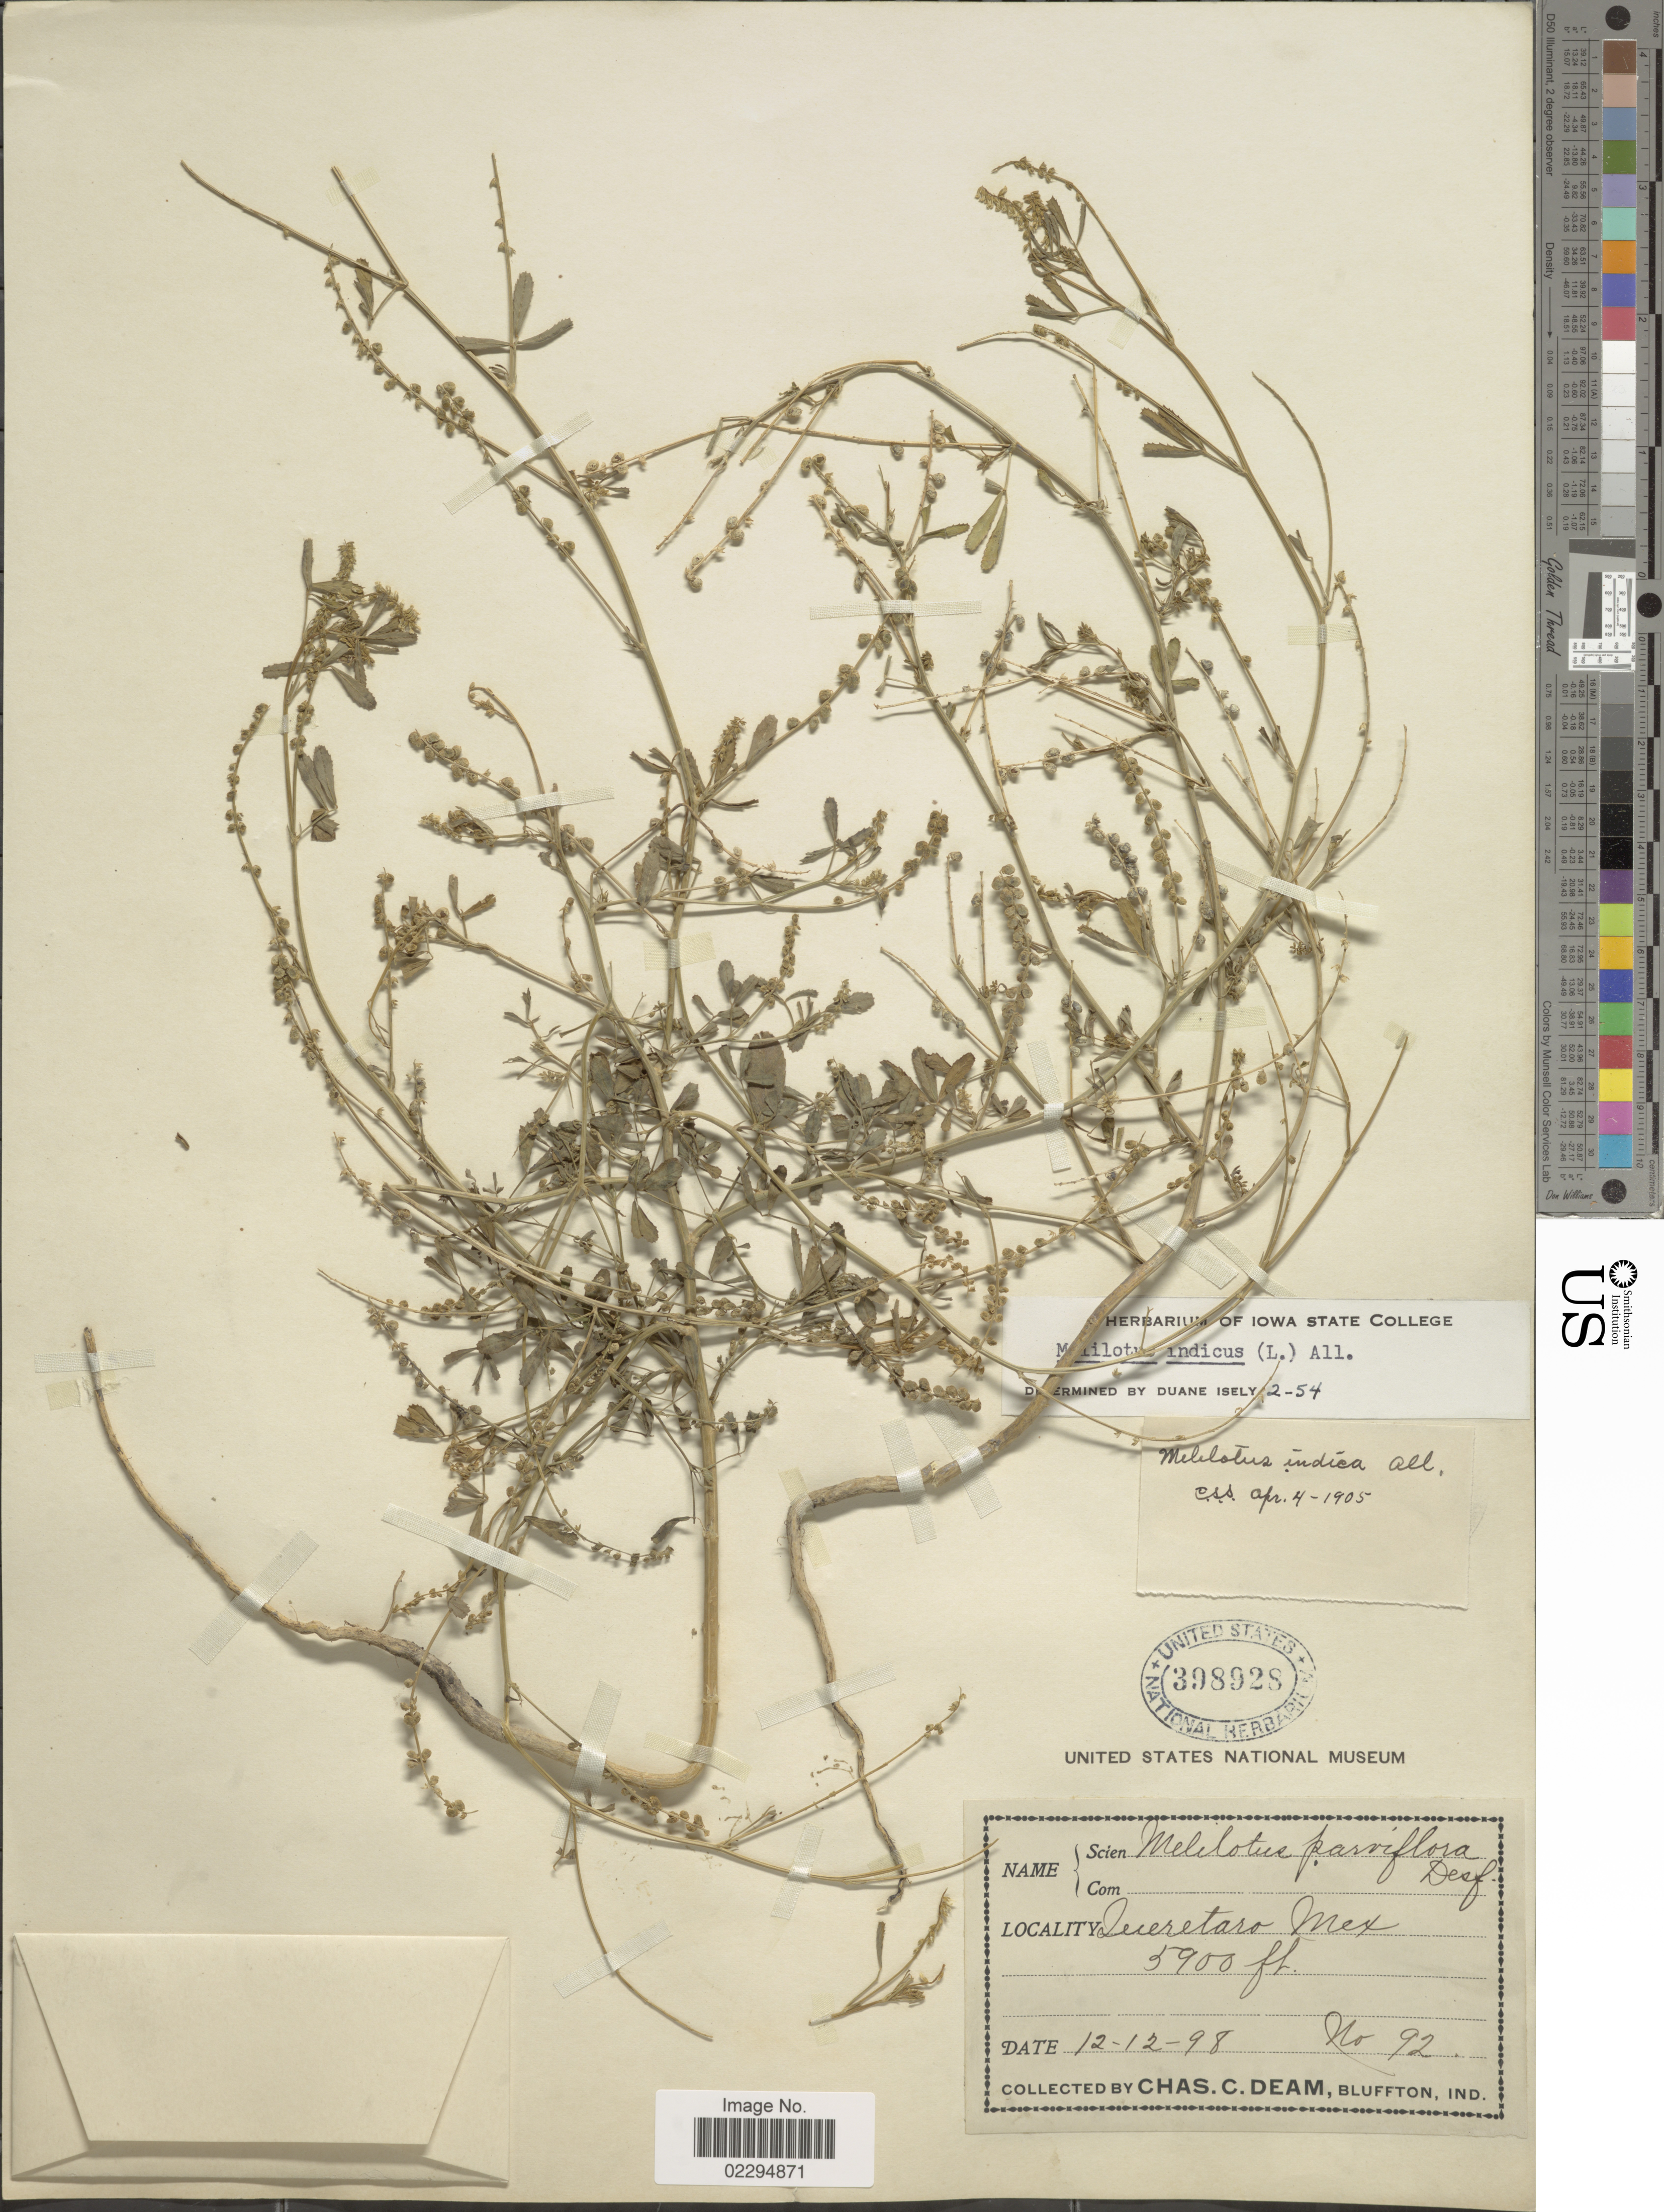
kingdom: Plantae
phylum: Tracheophyta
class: Magnoliopsida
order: Fabales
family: Fabaceae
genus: Melilotus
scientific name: Melilotus indicus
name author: (L.) All.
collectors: C. Deam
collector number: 92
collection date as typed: Transcribed d/m/y: 12/12/98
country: Mexico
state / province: Querétaro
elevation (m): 1798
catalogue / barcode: US 398928